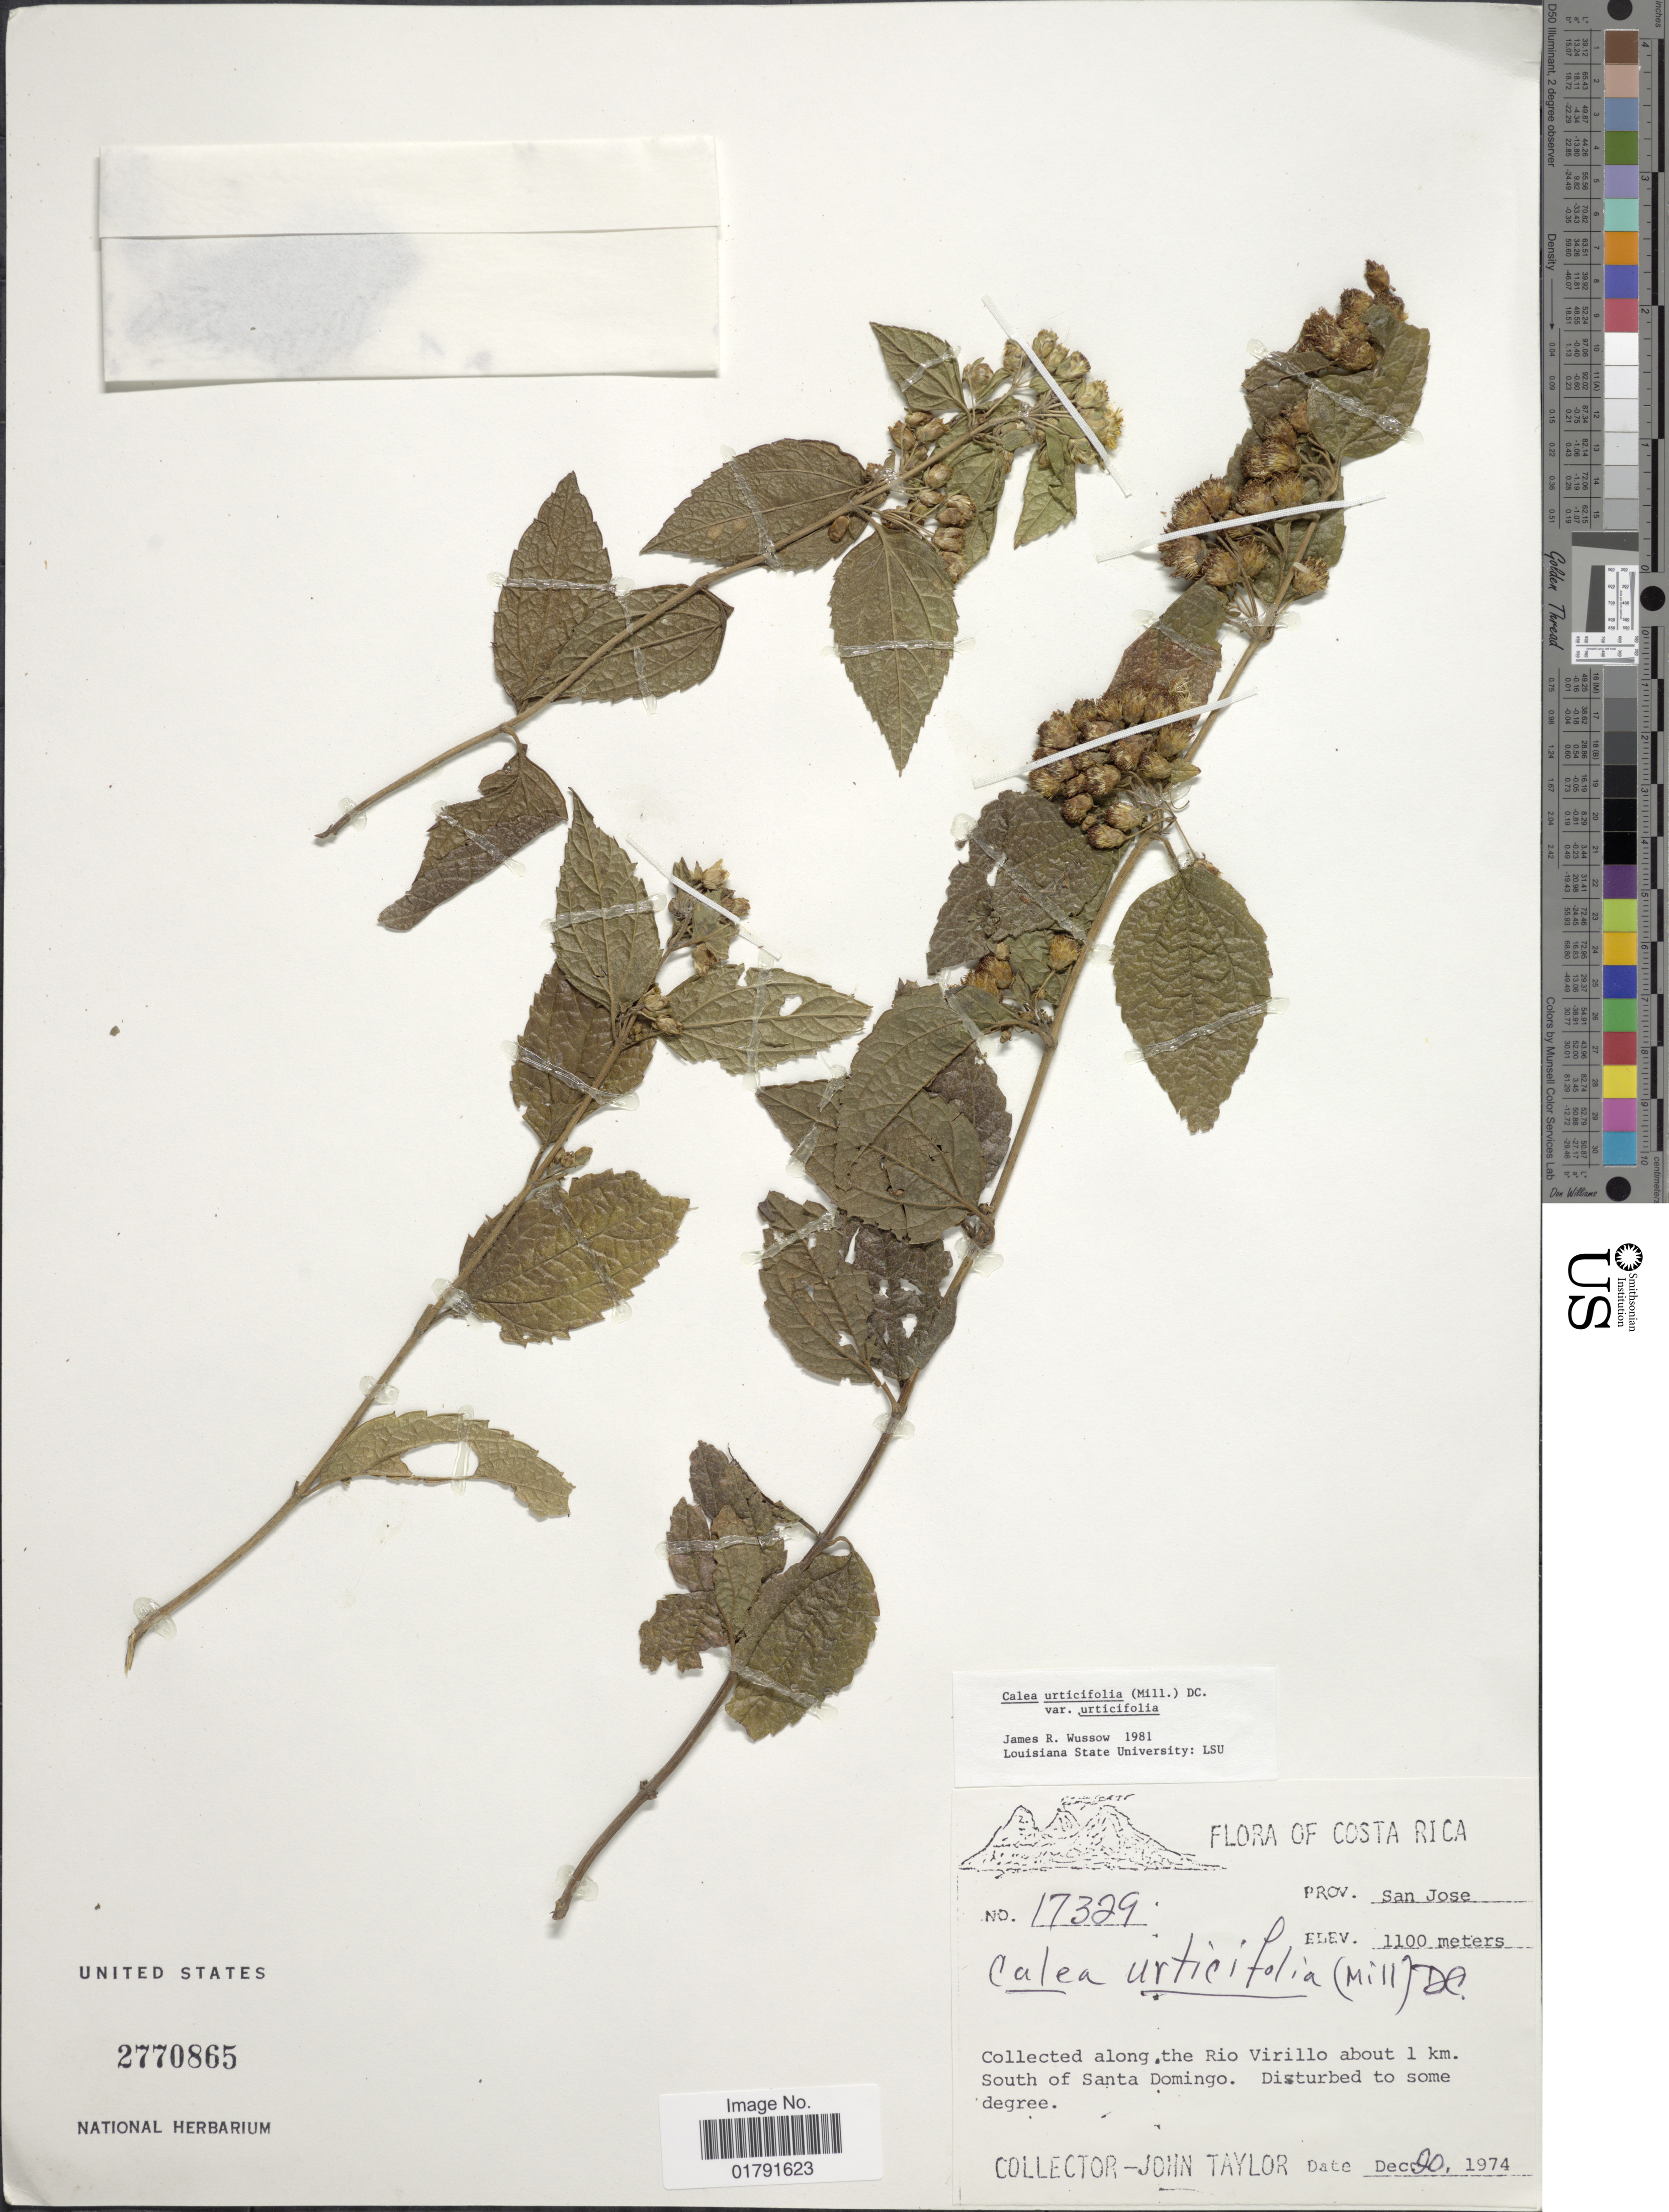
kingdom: Plantae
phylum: Tracheophyta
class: Magnoliopsida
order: Asterales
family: Asteraceae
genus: Calea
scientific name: Calea urticifolia var. urticifolia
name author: (Mill.) DC.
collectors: J. Taylor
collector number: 17329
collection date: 1974-12-20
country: Costa Rica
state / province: San José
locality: Along the Rio Virillo about 1 km. South of Santa Domingo.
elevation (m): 1100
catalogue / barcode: US 2770865